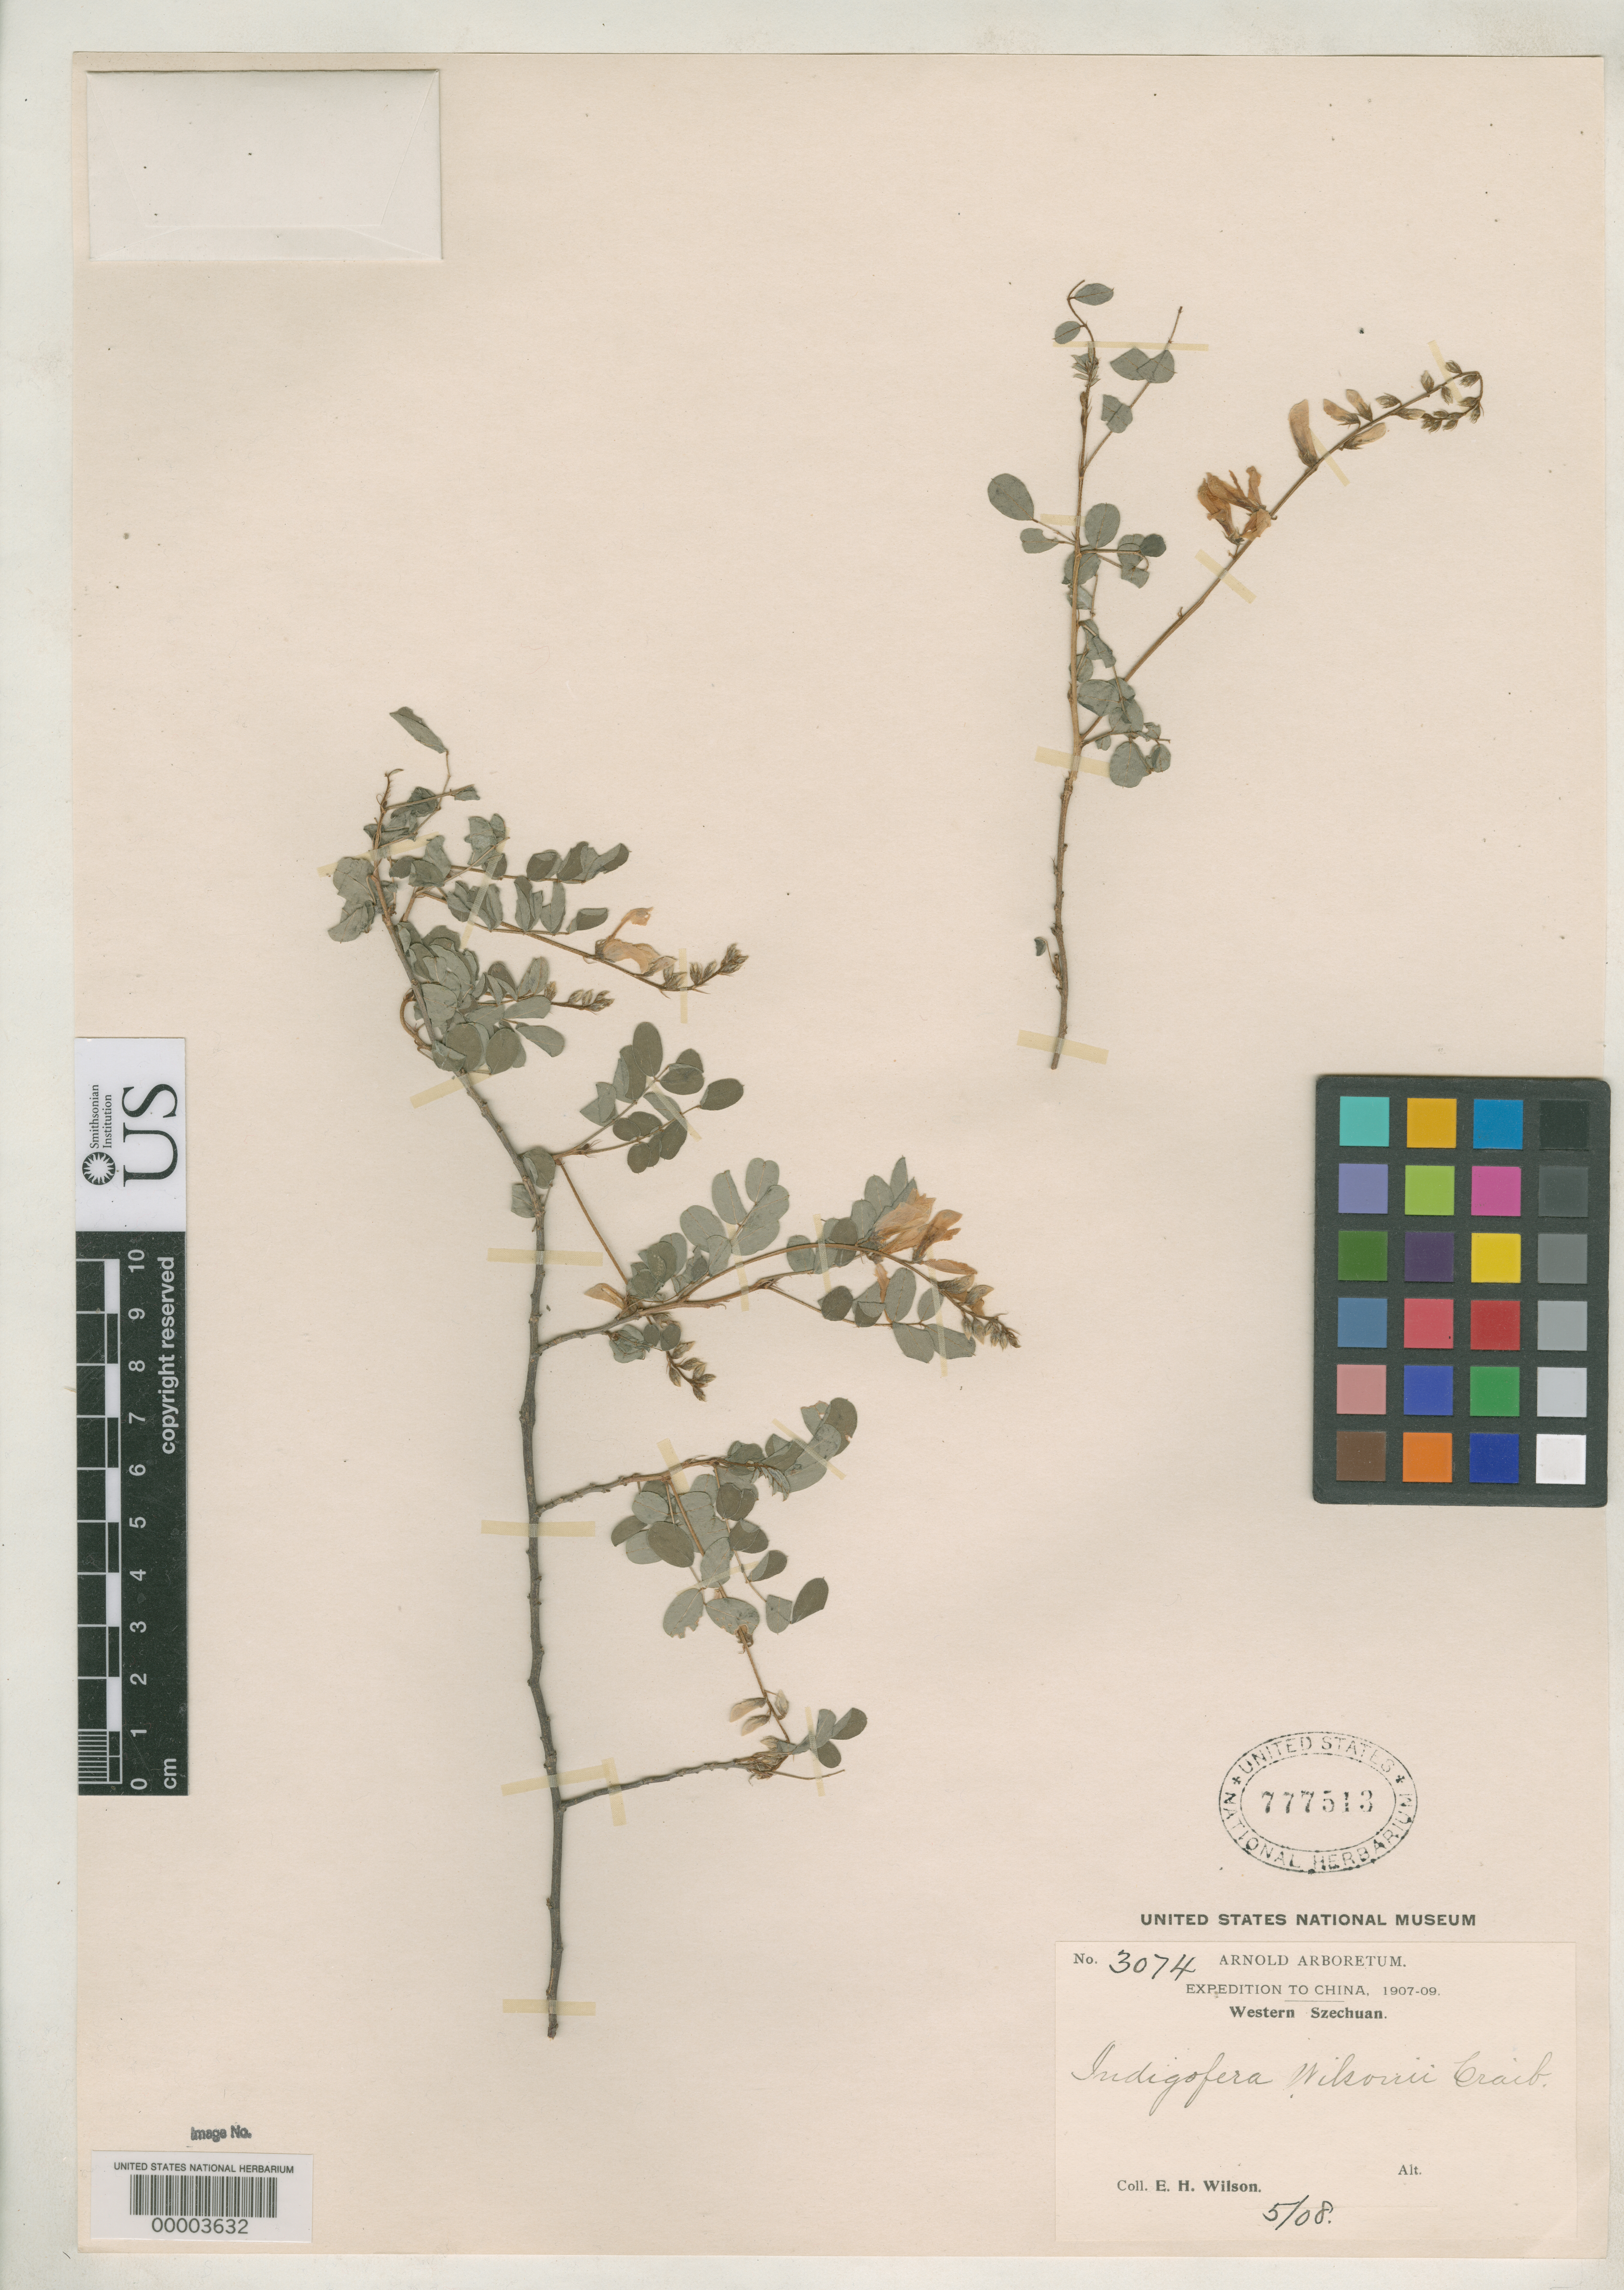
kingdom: Plantae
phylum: Tracheophyta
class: Magnoliopsida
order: Fabales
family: Fabaceae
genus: Indigofera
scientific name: Indigofera wilsonii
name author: Craib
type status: Isotype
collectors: E. H. Wilson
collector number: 3074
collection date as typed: May 1908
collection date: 1908-05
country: China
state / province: Sichuan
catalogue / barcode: US 777513